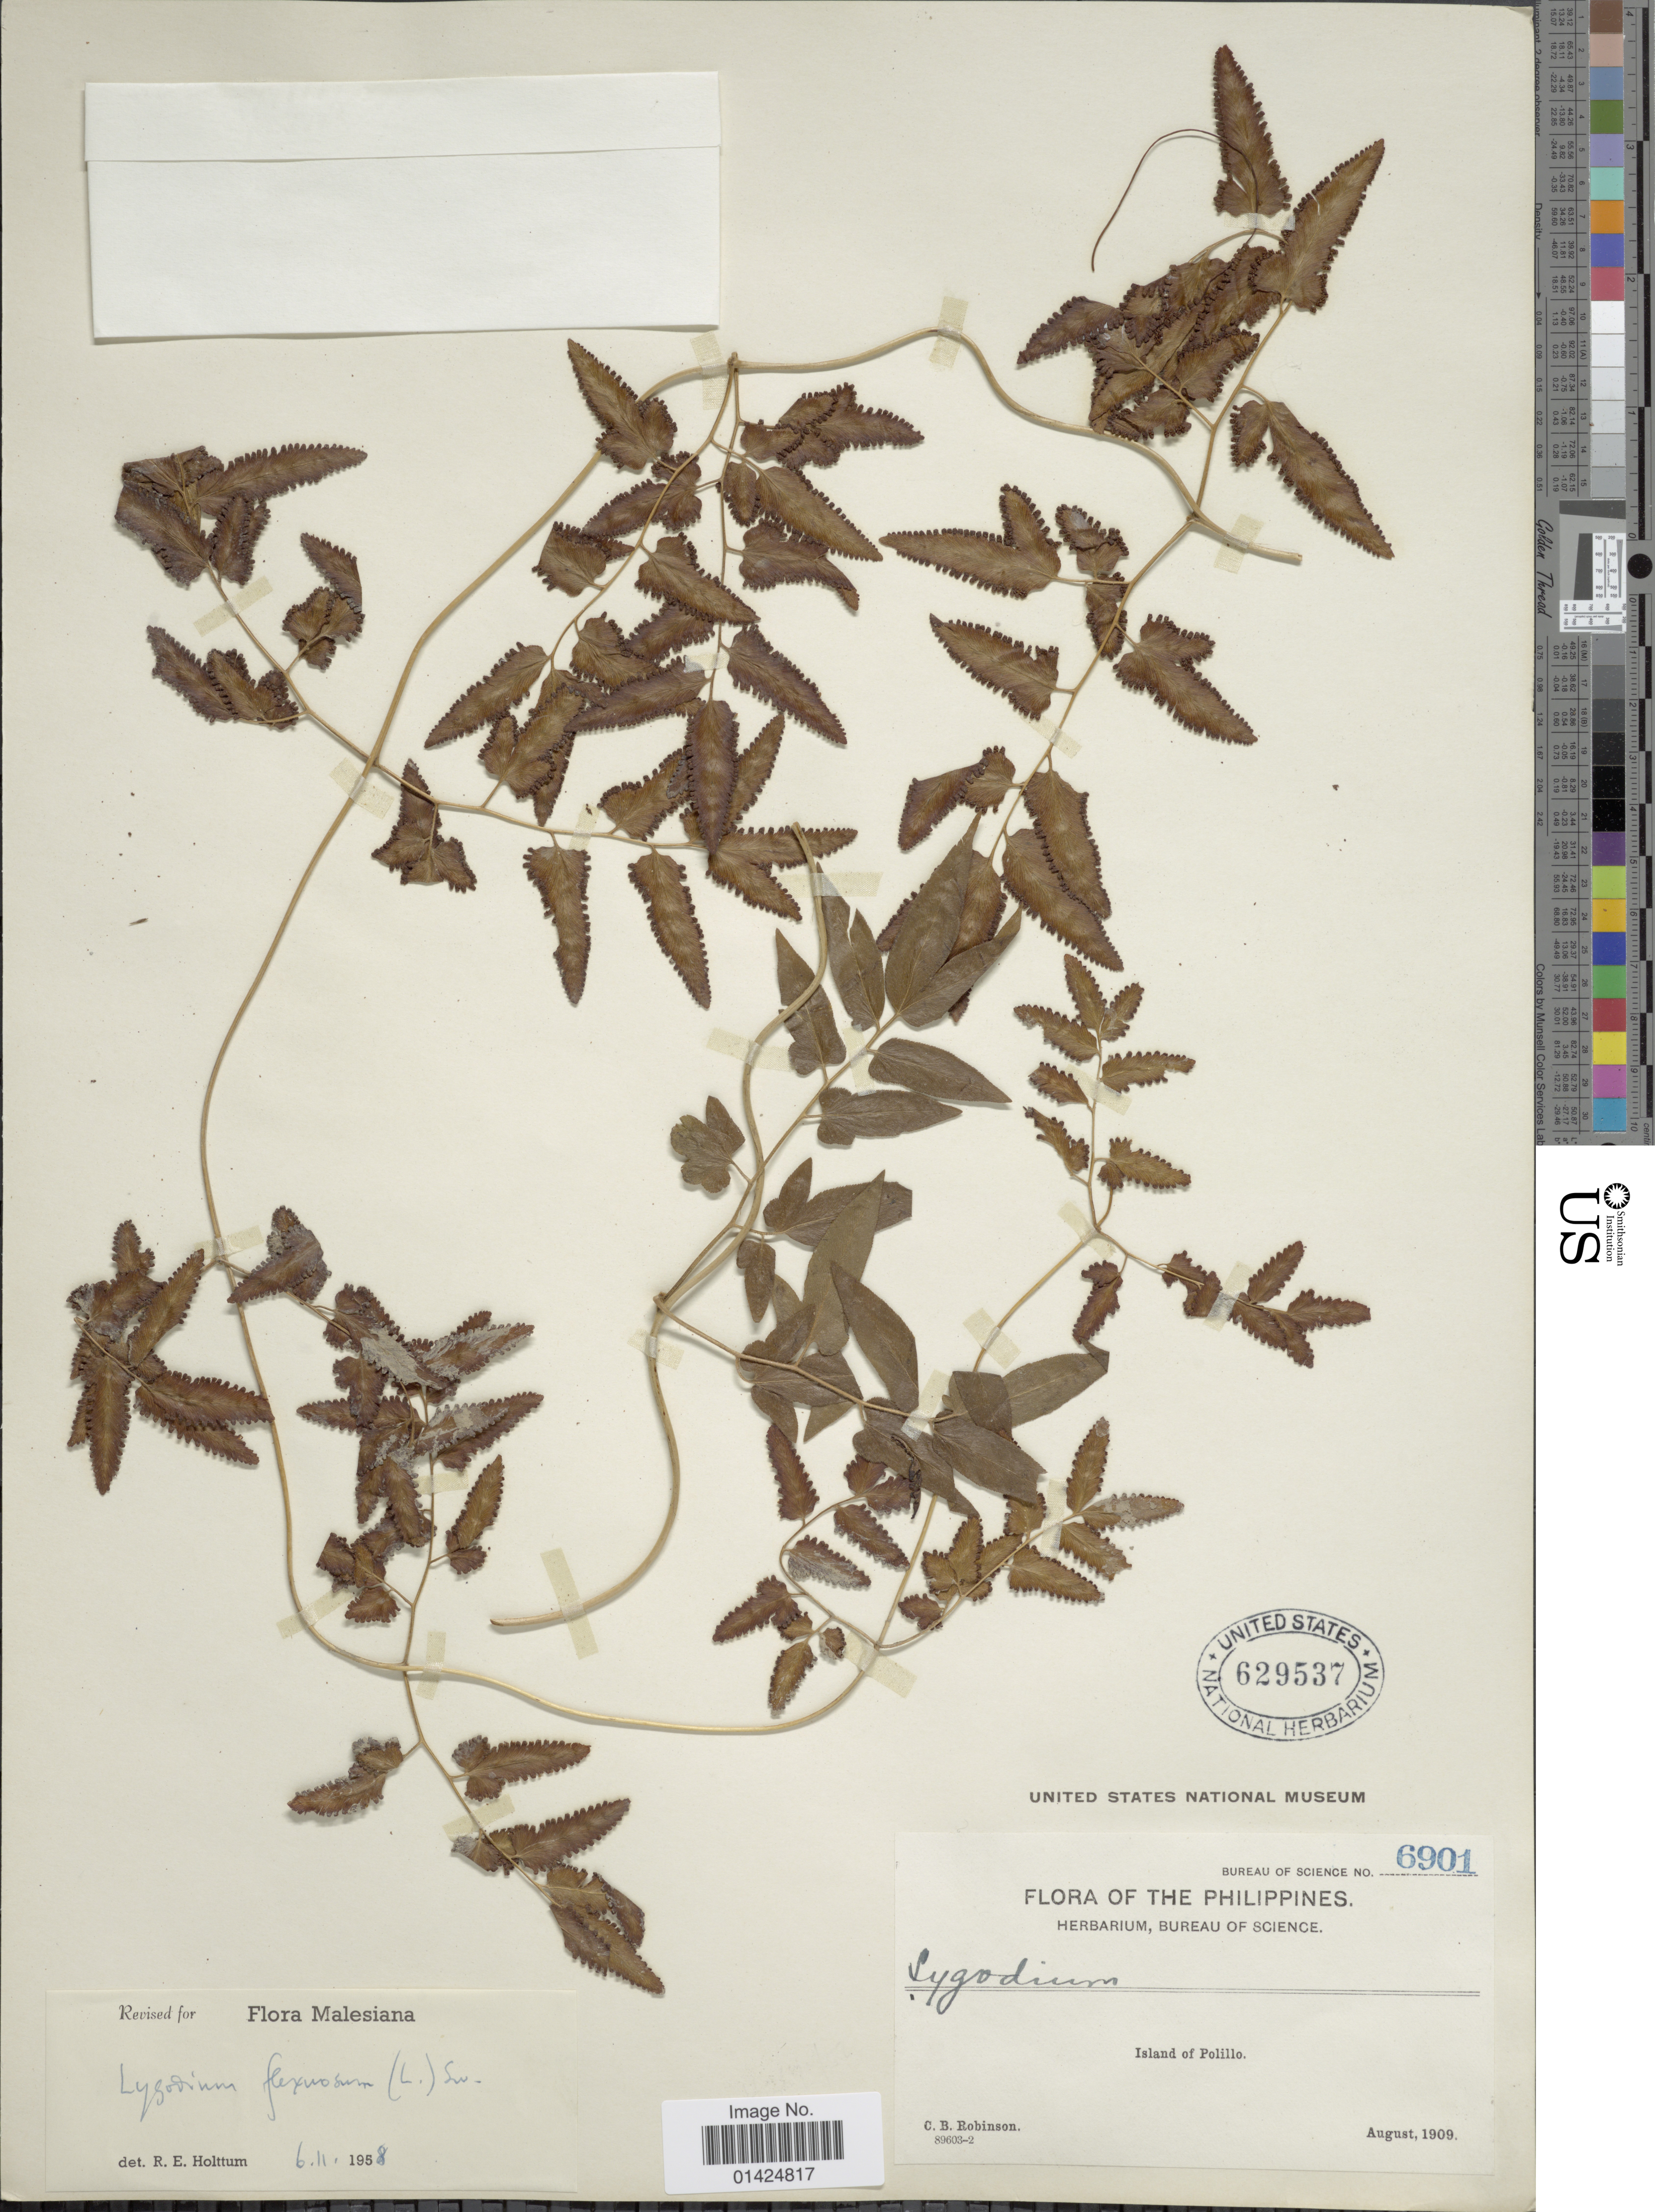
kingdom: Plantae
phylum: Tracheophyta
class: Polypodiopsida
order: Schizaeales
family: Lygodiaceae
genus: Lygodium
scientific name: Lygodium flexuosum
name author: Sw.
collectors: C. Robinson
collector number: Bureau of Science 6901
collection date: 1909-08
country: Philippines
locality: Island of Polillo.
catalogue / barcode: US 629537